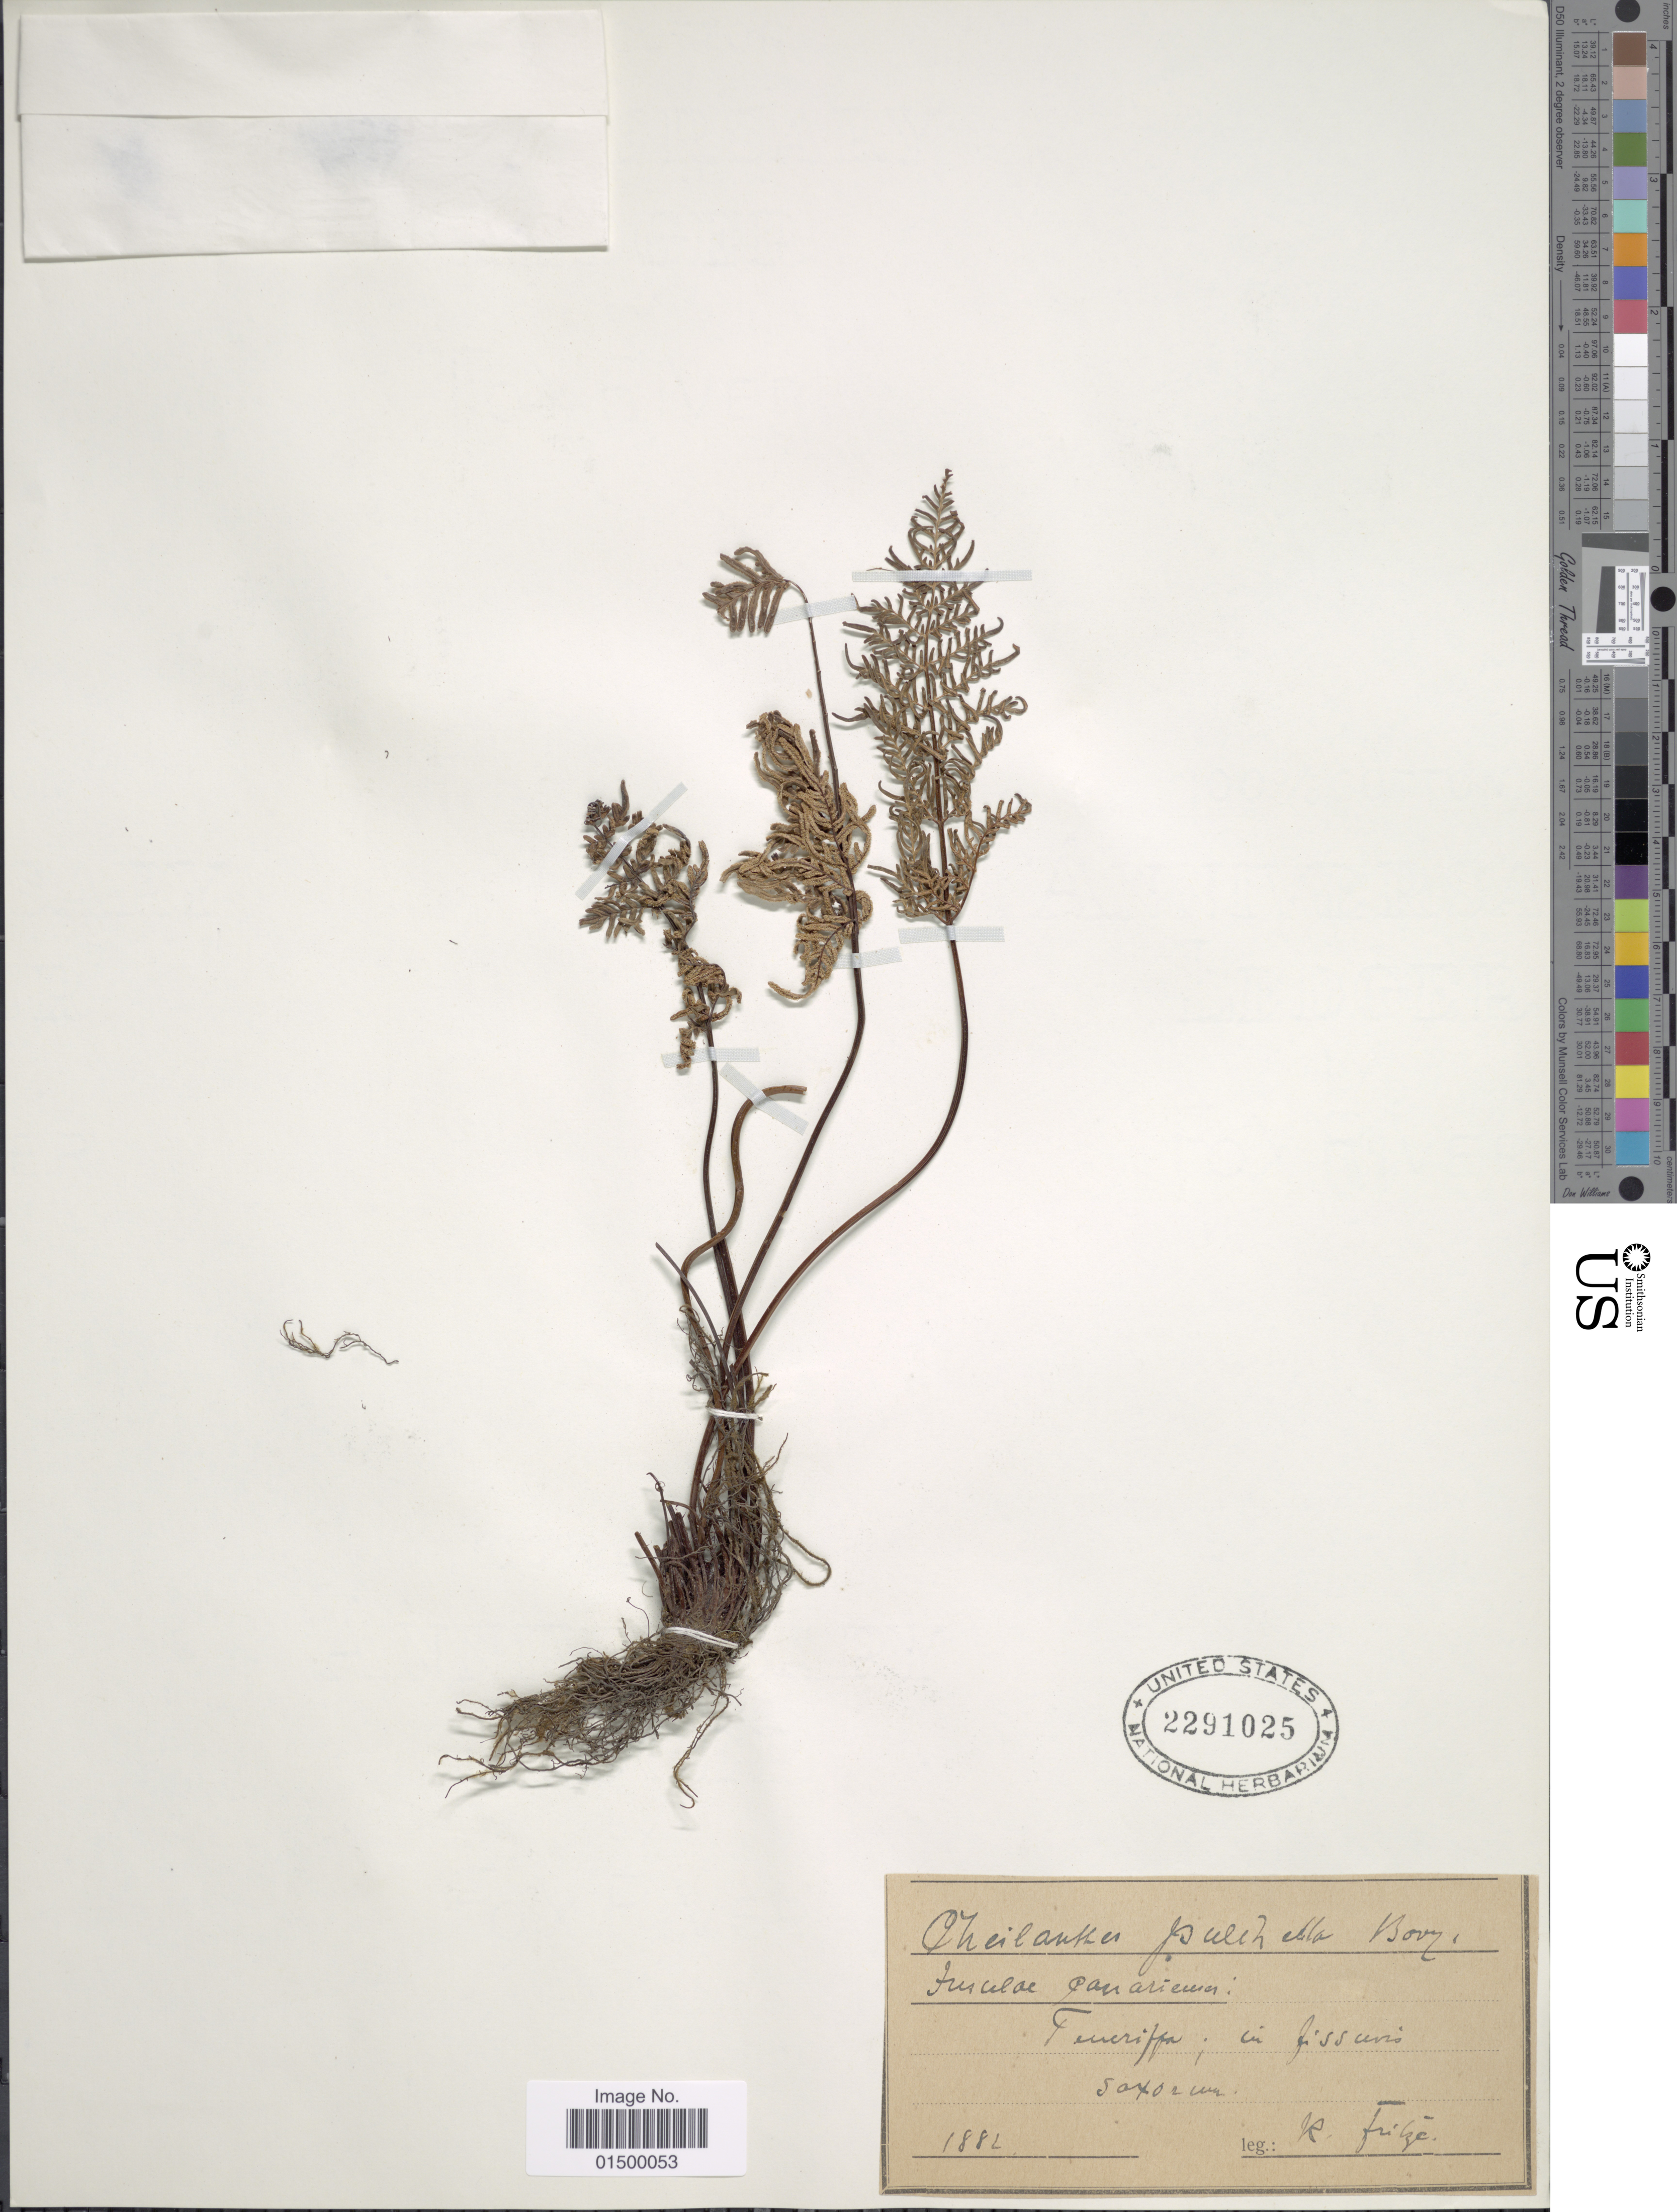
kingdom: Plantae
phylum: Tracheophyta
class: Polypodiopsida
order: Polypodiales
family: Pteridaceae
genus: Cheilanthes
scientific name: Cheilanthes pulchella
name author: Bory ex Willd.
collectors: R. Fritze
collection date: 1881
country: Spain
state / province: Canarias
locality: Tenerifa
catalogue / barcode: US 2291025